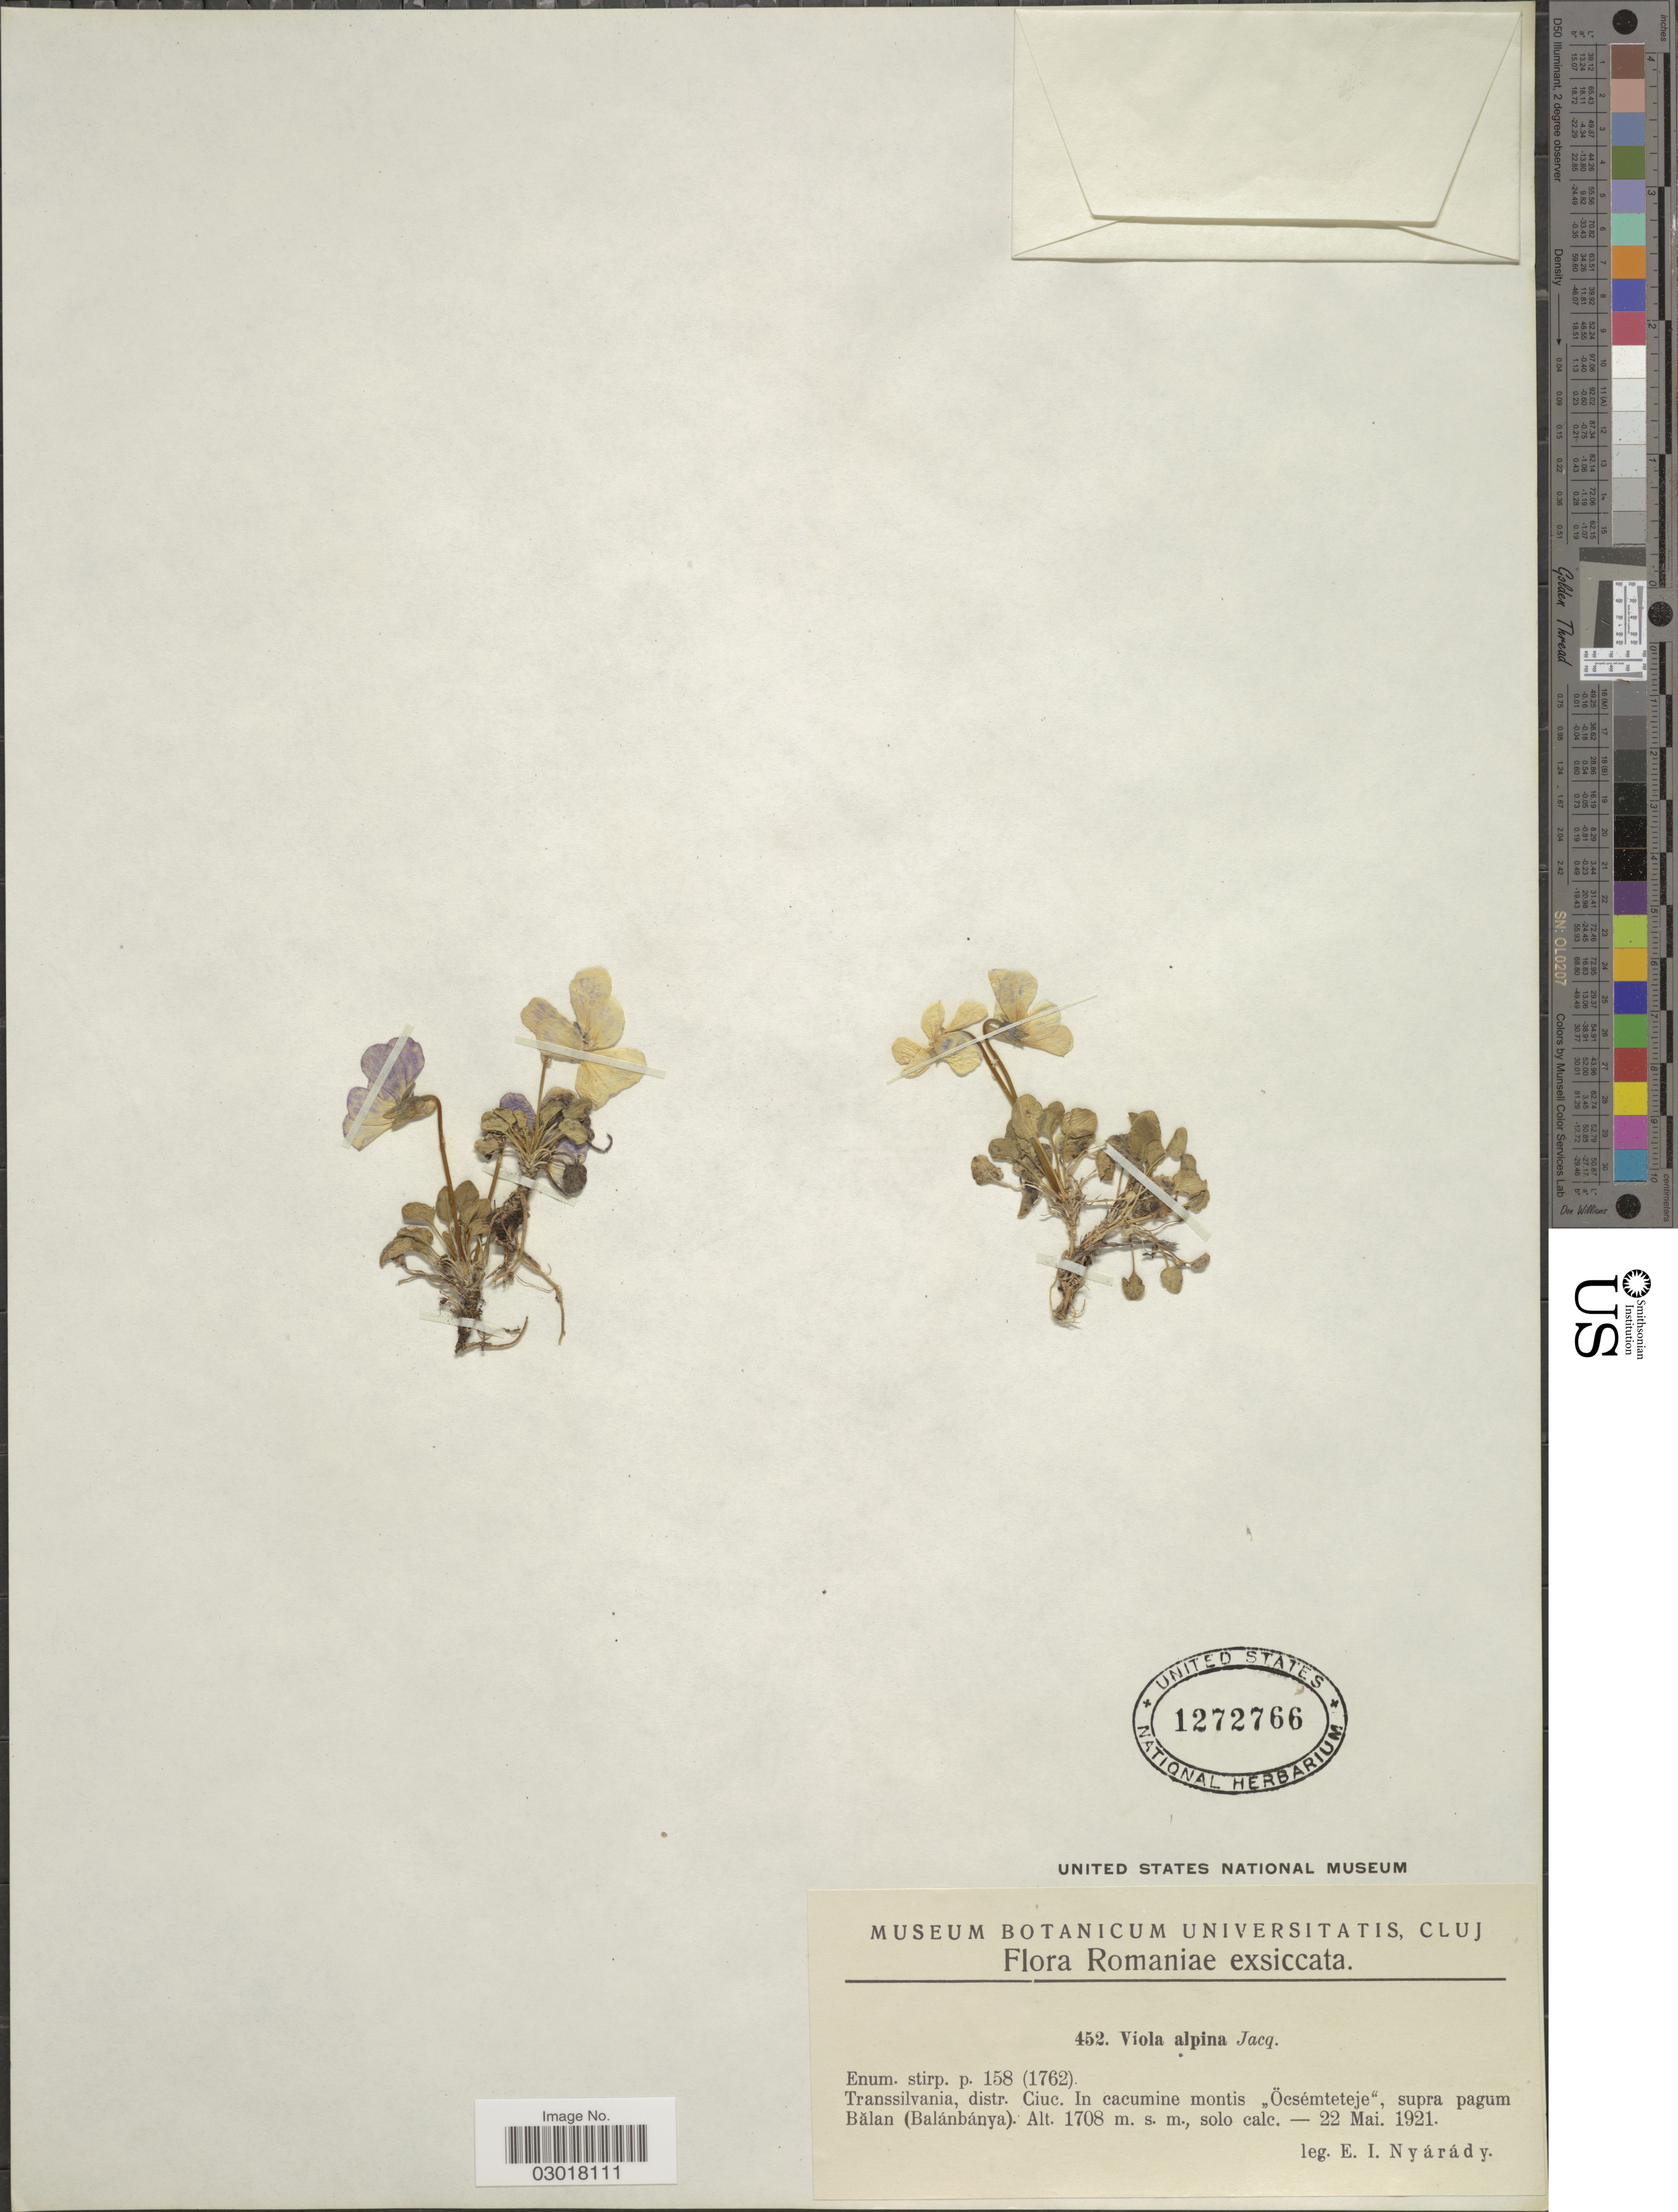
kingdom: Plantae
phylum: Tracheophyta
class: Magnoliopsida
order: Malpighiales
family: Violaceae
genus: Viola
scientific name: Viola alpina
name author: Jacq.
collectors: E. Nyárády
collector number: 452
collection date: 1921-05-22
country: Romania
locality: Transsilvania, dist. Ciuc. In cacumine montis "Öcsémteteteje", supra pagum Balan (Balanbanya)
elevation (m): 1708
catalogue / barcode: US 1272766